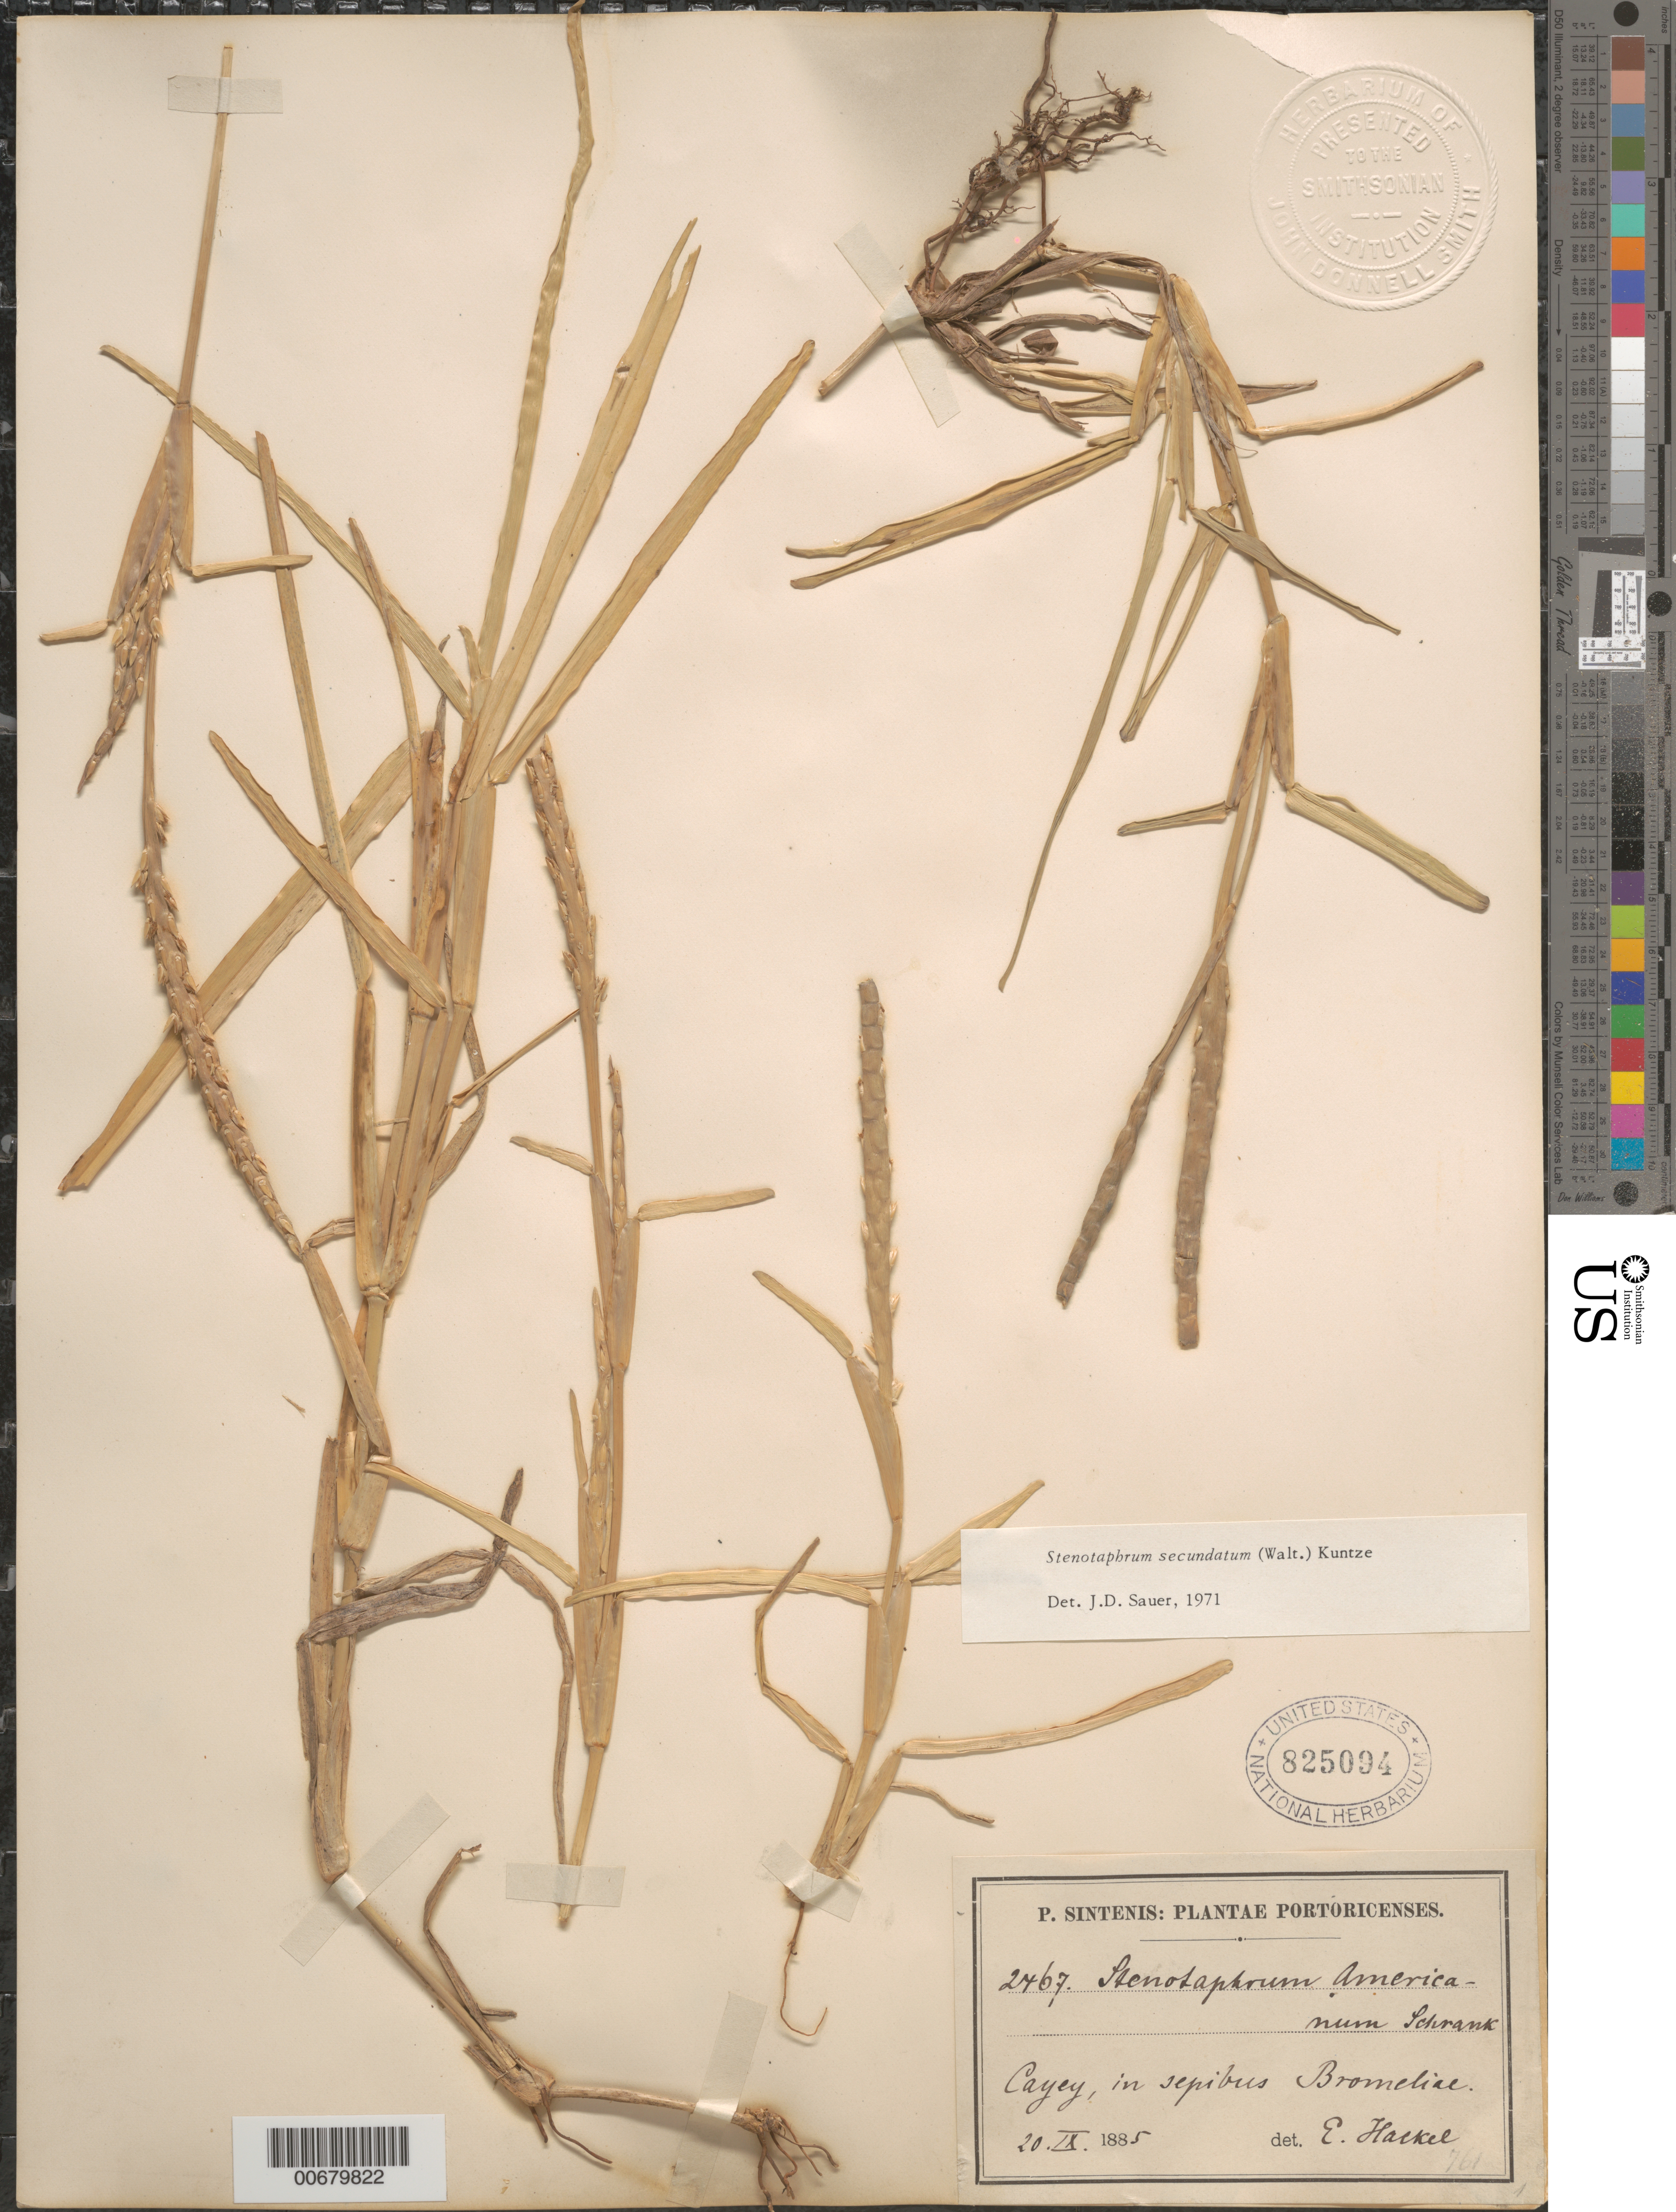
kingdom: Plantae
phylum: Tracheophyta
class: Liliopsida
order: Poales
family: Poaceae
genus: Stenotaphrum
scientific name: Stenotaphrum secundatum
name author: (Walter) Kuntze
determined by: Sauer, J. D.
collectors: P. Sintenis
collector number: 2467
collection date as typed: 20 Sep 1885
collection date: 1885-09-20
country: Puerto Rico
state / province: Cayey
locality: Cayey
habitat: In sepibus Bromeliae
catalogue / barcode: US 825094